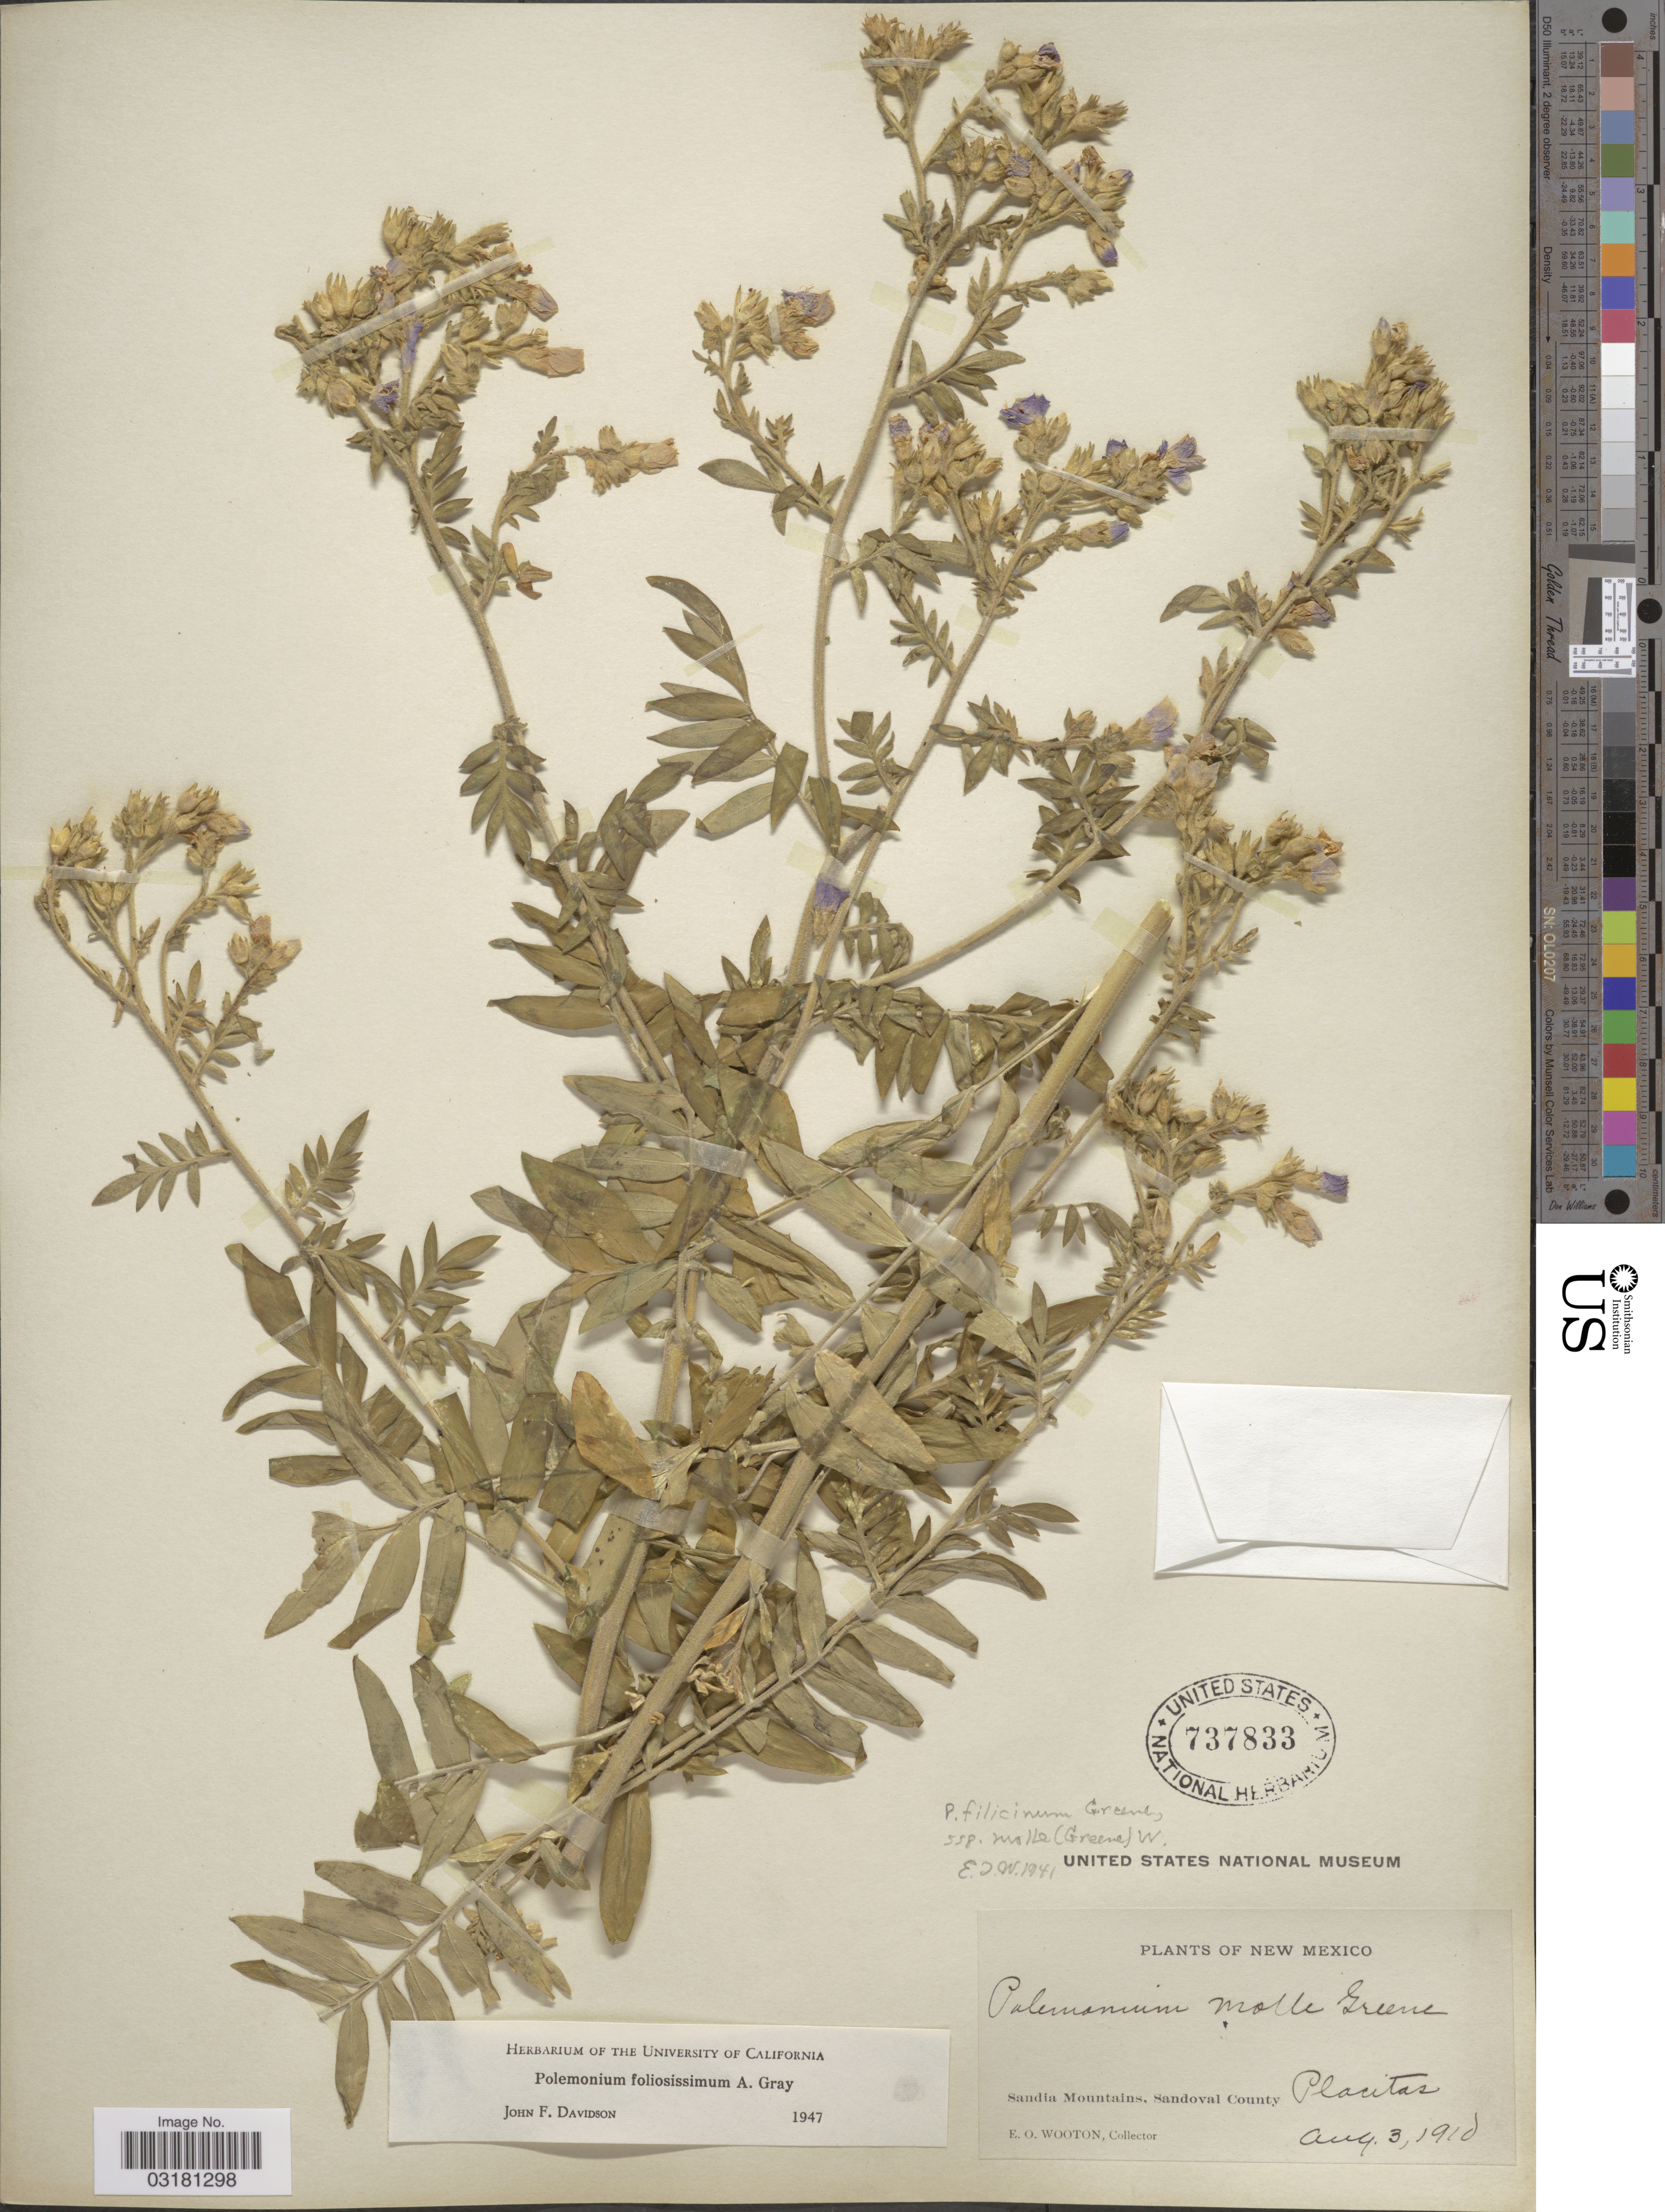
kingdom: Plantae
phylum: Tracheophyta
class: Magnoliopsida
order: Ericales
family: Polemoniaceae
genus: Polemonium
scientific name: Polemonium foliosissimum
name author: A. Gray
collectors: E. O. Wooton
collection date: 1910-08-03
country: United States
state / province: New Mexico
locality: Sandia Mountains, Sandoval County. Placitas.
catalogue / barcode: US 737833